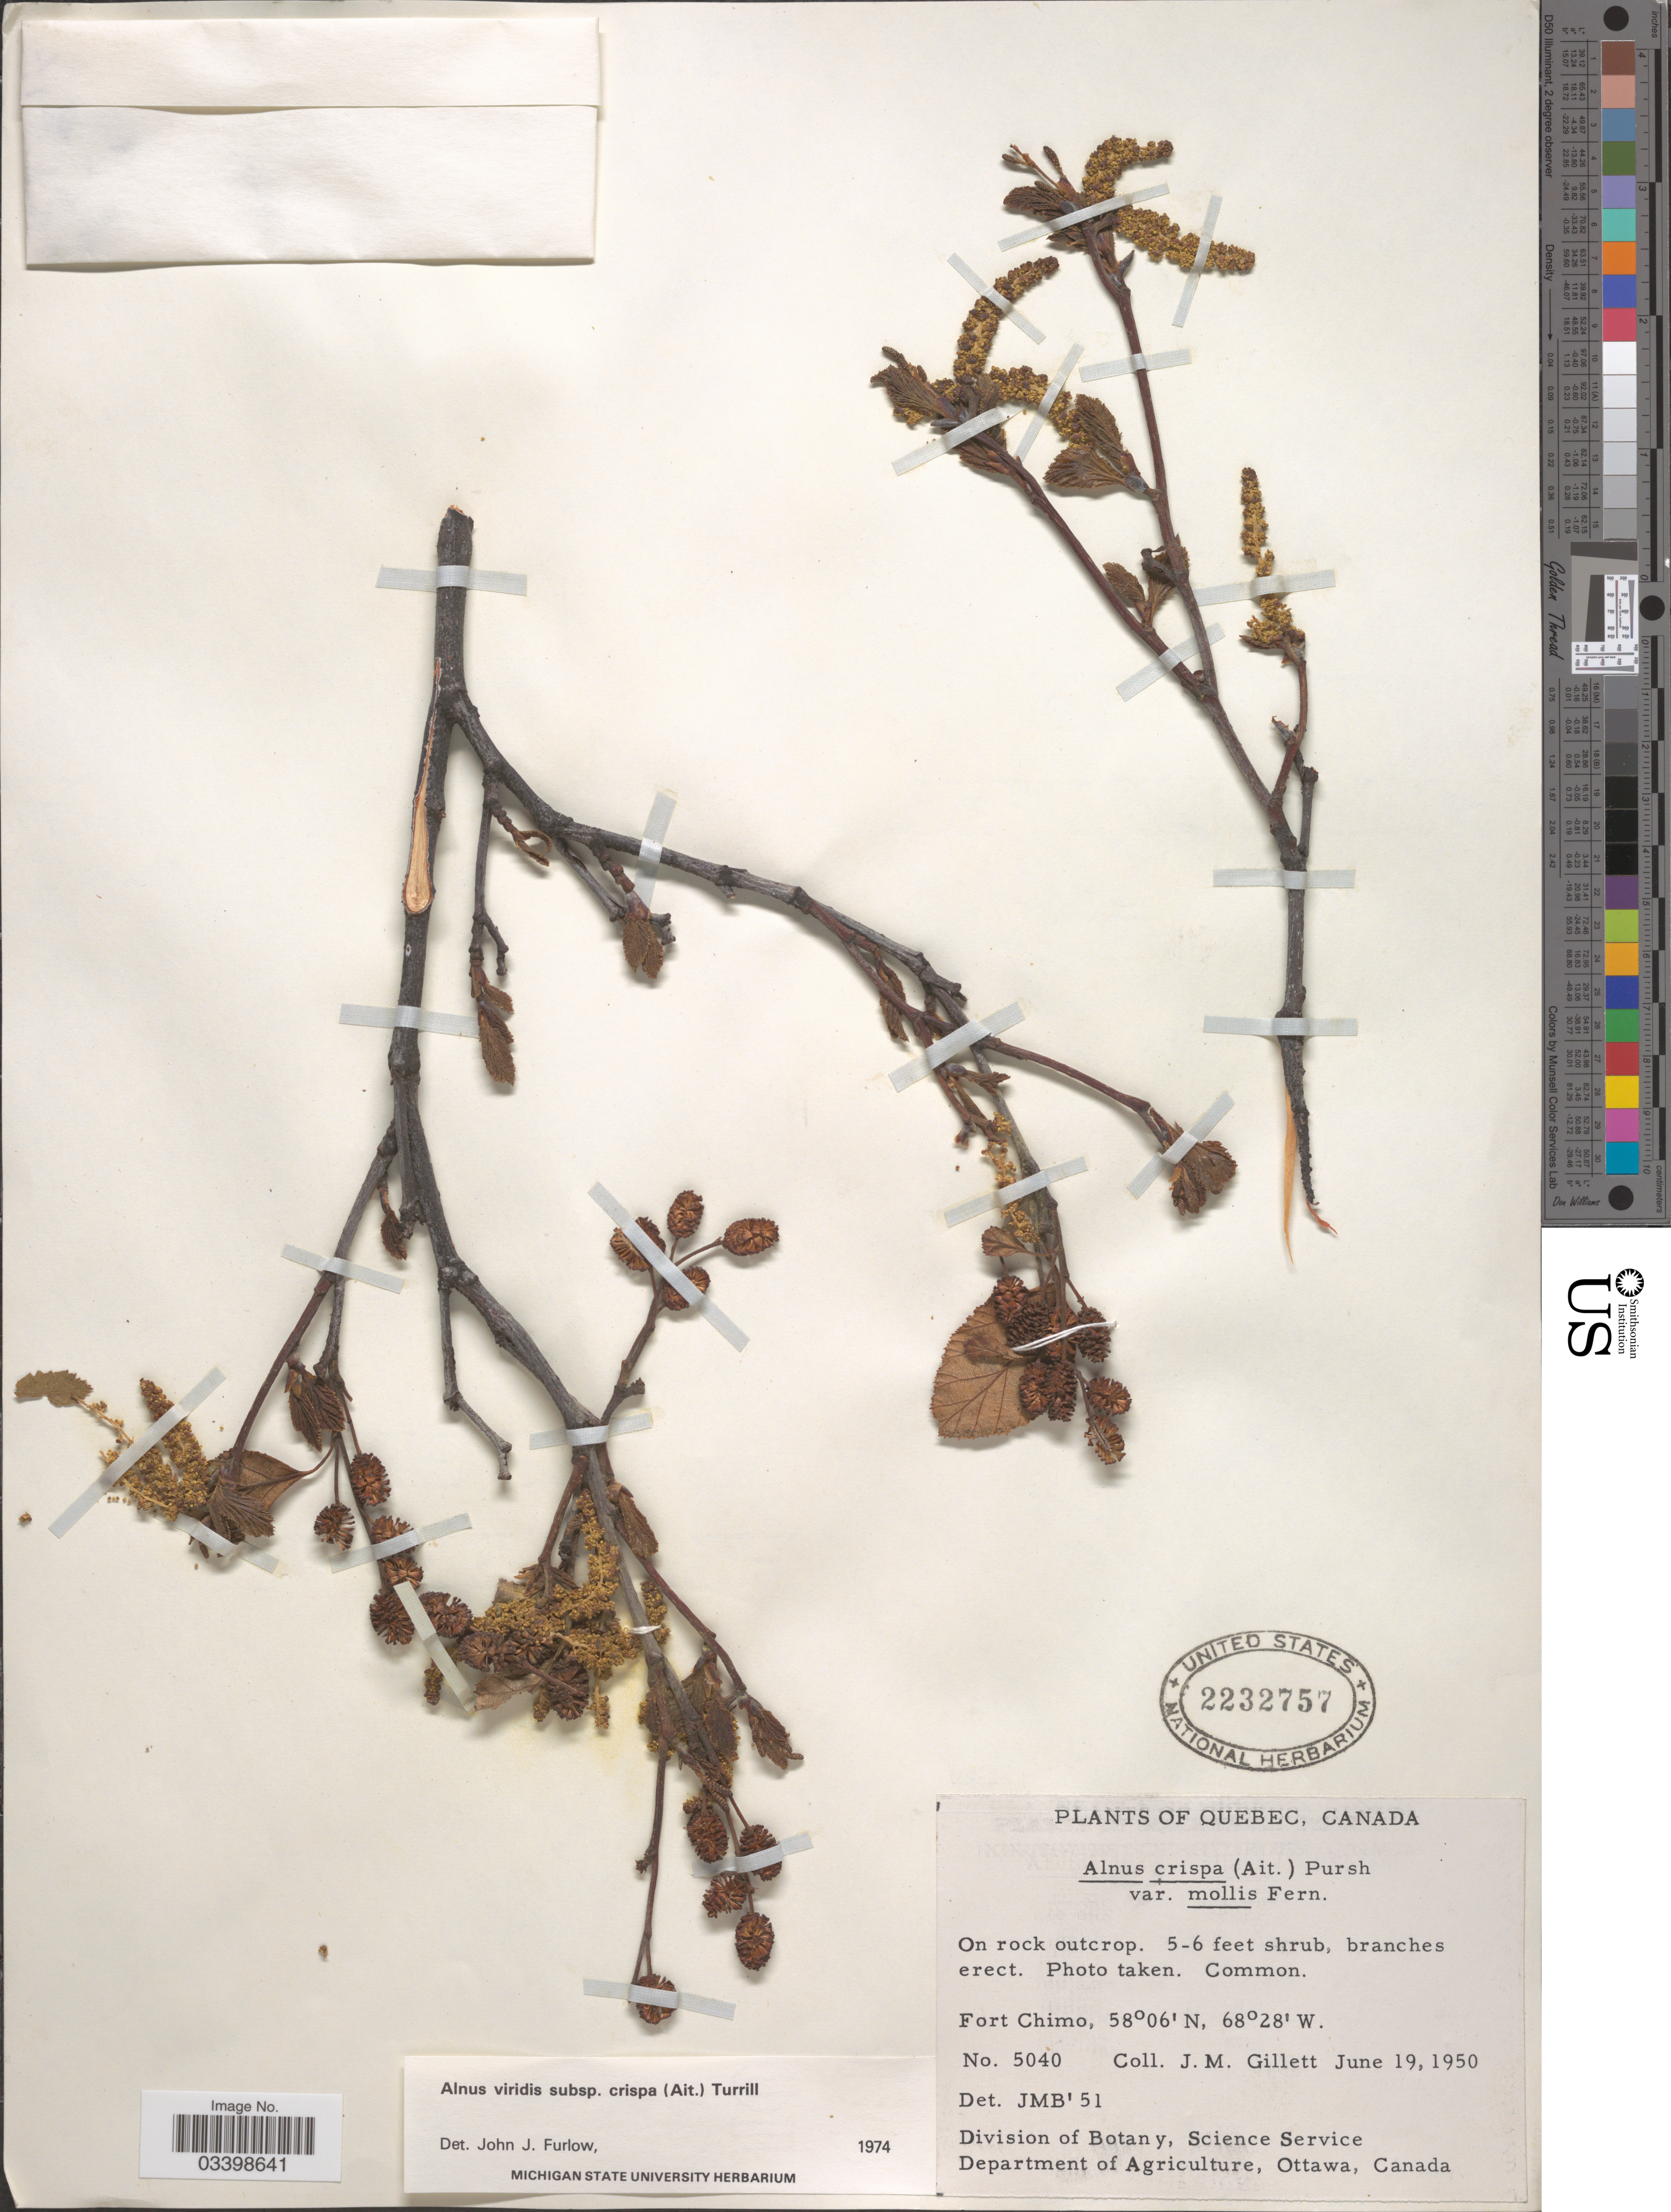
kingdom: Plantae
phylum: Tracheophyta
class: Magnoliopsida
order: Fagales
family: Betulaceae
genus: Alnus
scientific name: Alnus viridis subsp. crispa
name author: (Aiton) Turrill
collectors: J. M. Gillett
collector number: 5040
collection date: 1950-06-19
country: Canada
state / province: Quebec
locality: Fort Chimo.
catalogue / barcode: US 2232757